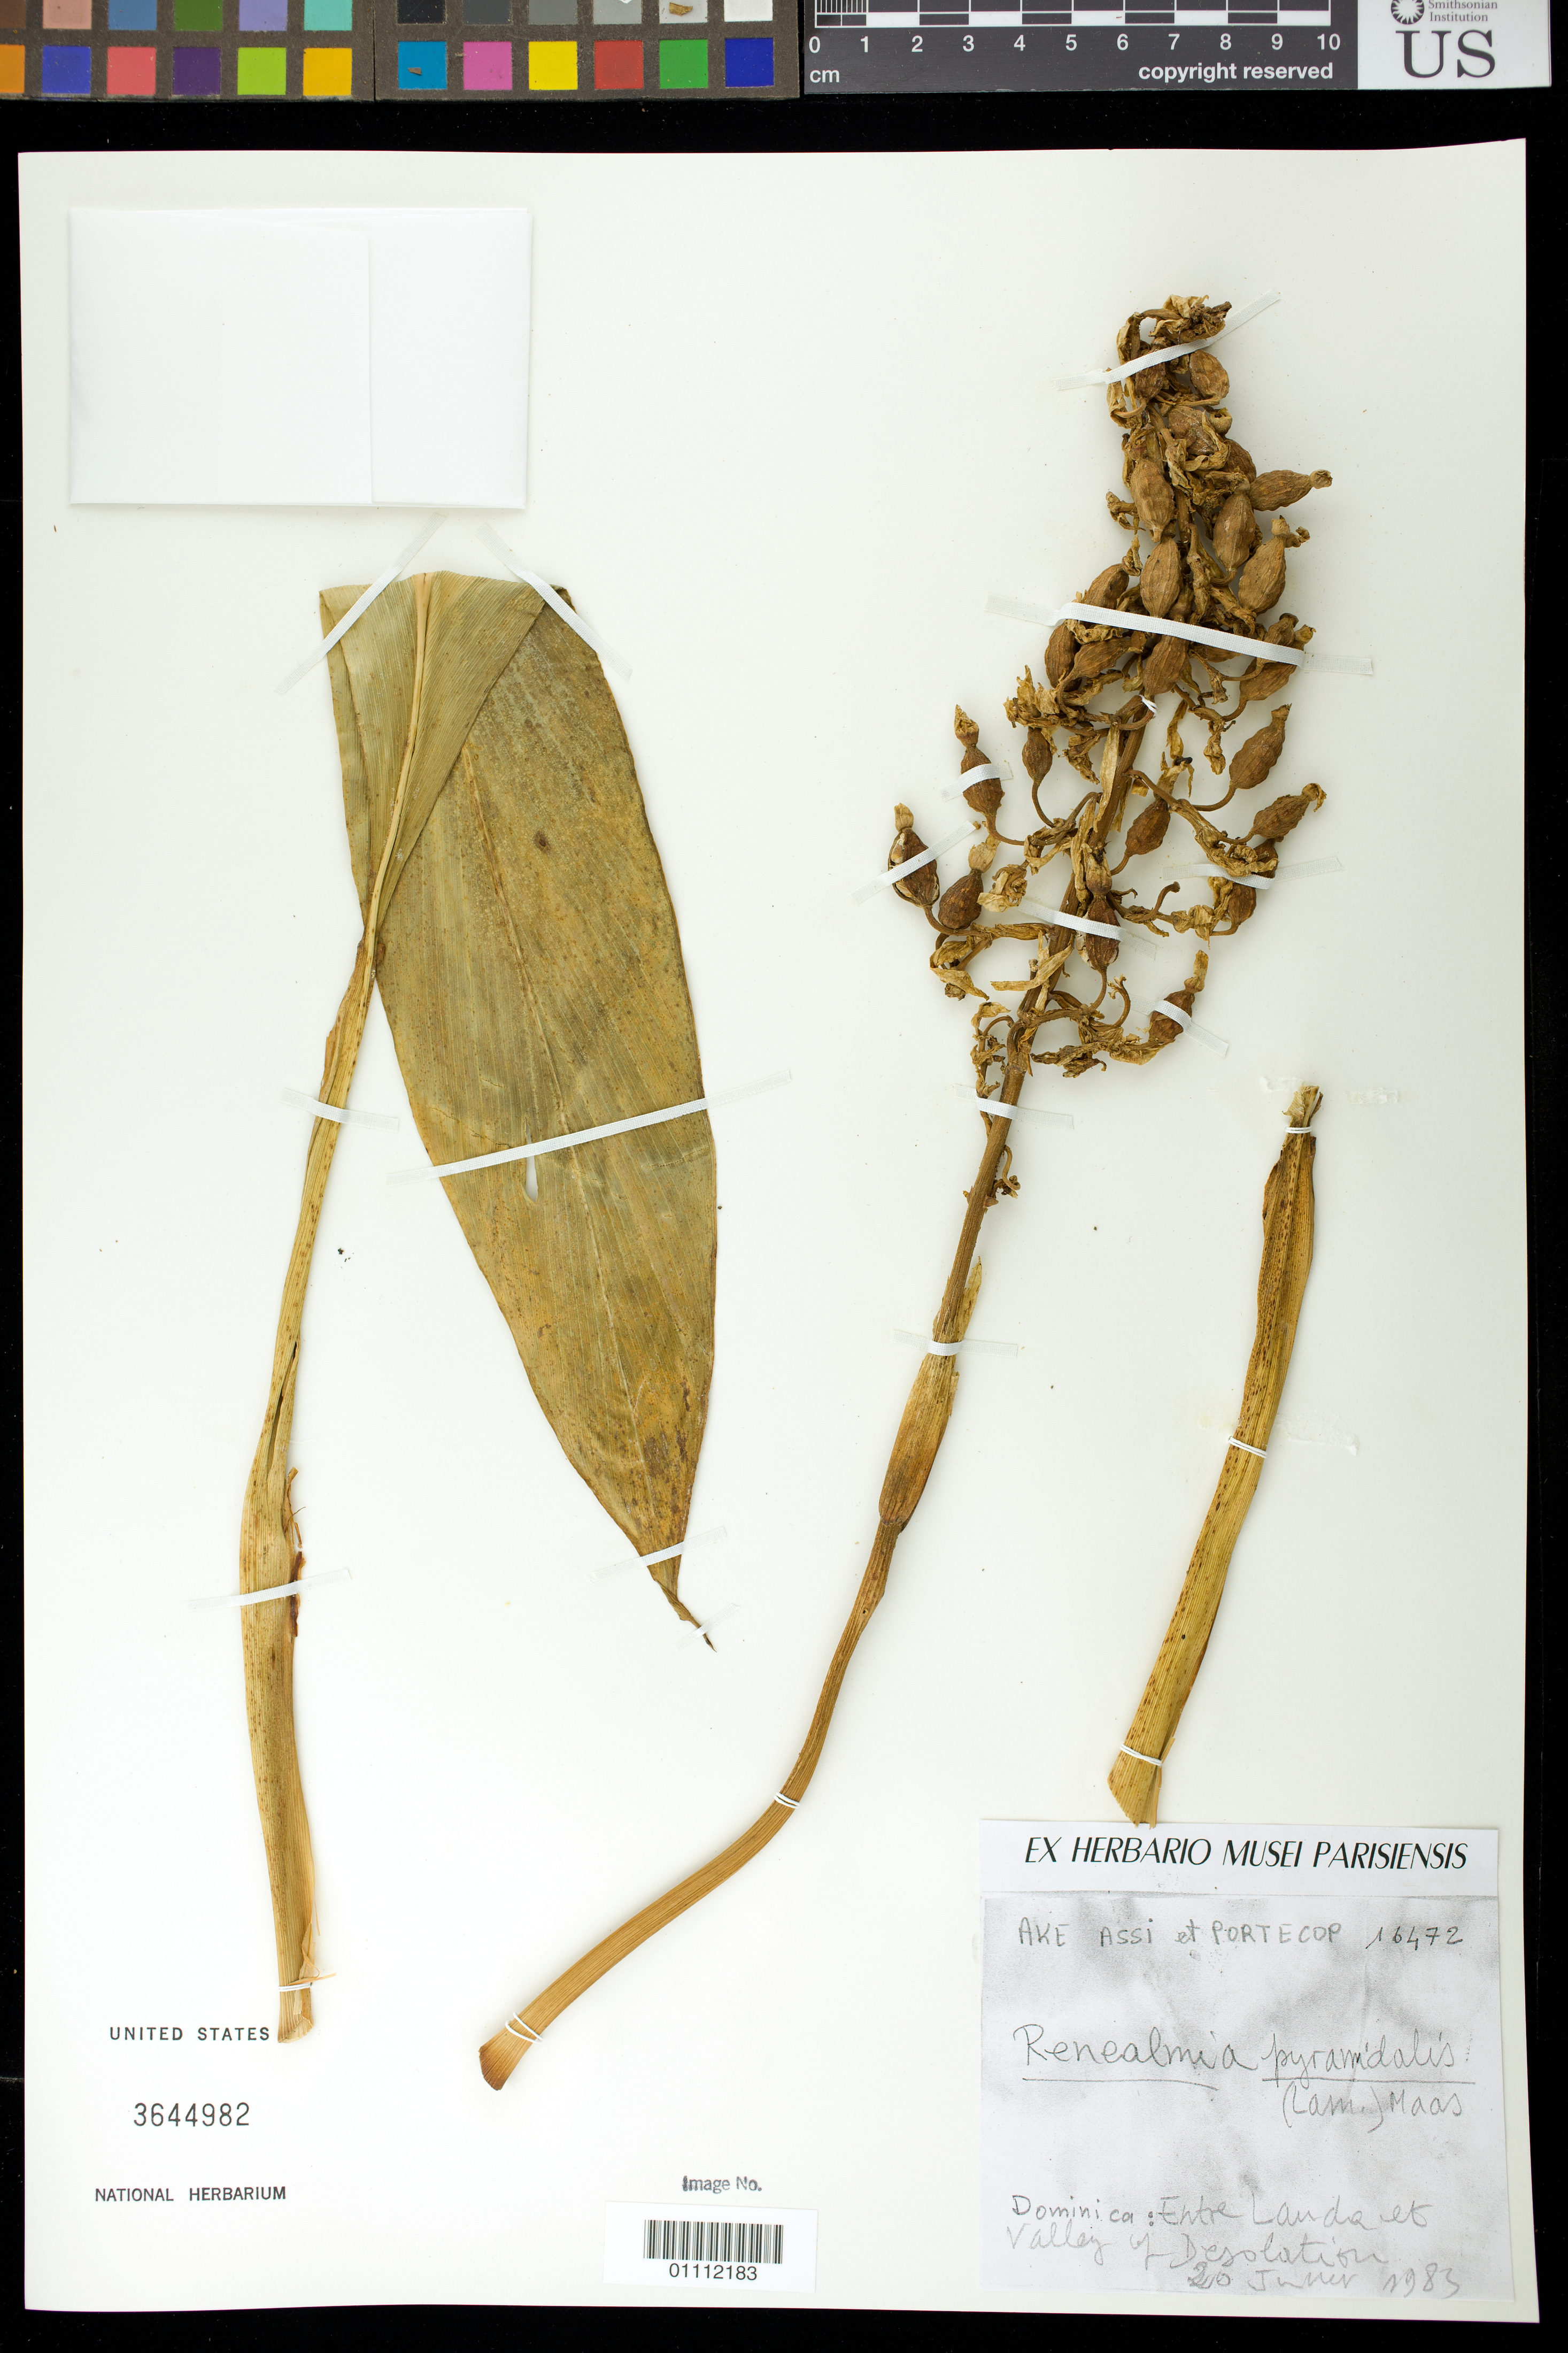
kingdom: Plantae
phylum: Tracheophyta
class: Liliopsida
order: Zingiberales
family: Zingiberaceae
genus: Renealmia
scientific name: Renealmia pyramidalis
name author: (Lam.) Maas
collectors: -. Ake-Assi & -. Portecop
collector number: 16472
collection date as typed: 20 Jul 1983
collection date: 1983-07-20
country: Dominica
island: Dominica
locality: Lauda to Valley of Desolation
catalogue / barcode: US 3644982